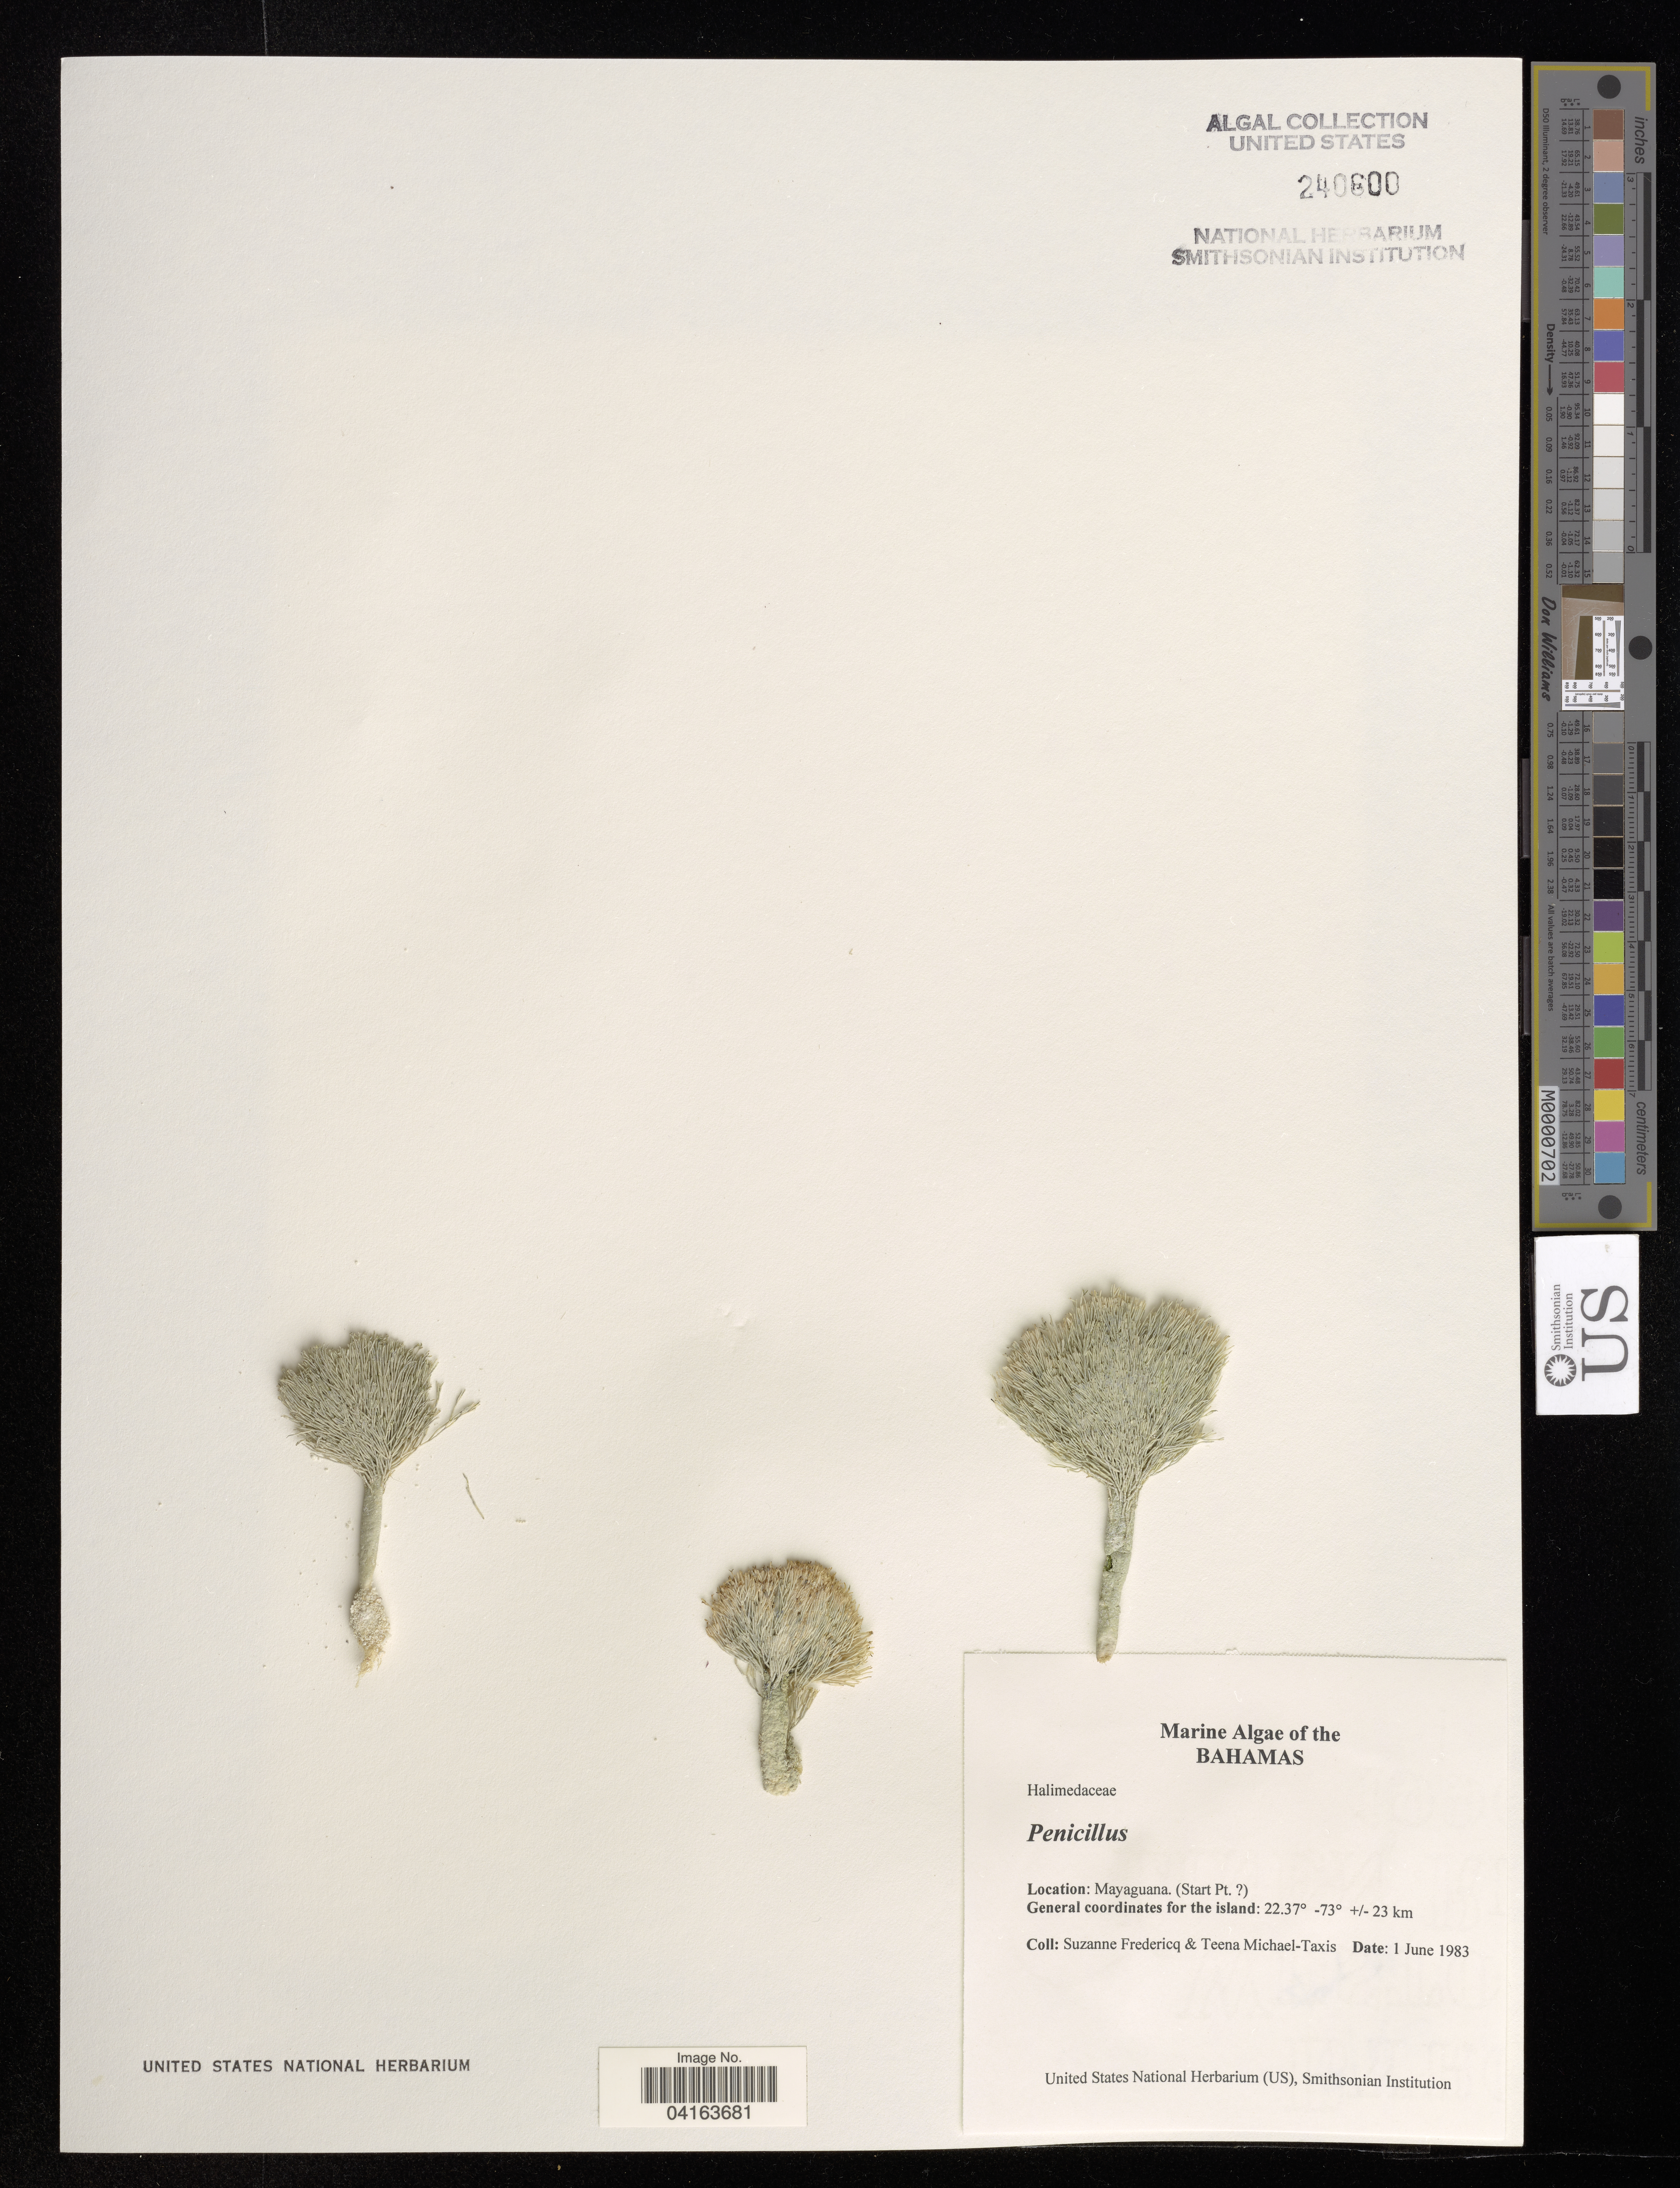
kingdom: Plantae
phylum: Chlorophyta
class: Ulvophyceae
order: Bryopsidales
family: Udoteaceae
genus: Penicillus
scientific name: Penicillus sp.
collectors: S. Fredericq & T. Michael-Taxis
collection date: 1983-06-01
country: Bahamas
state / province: Mayaguana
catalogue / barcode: US 240600